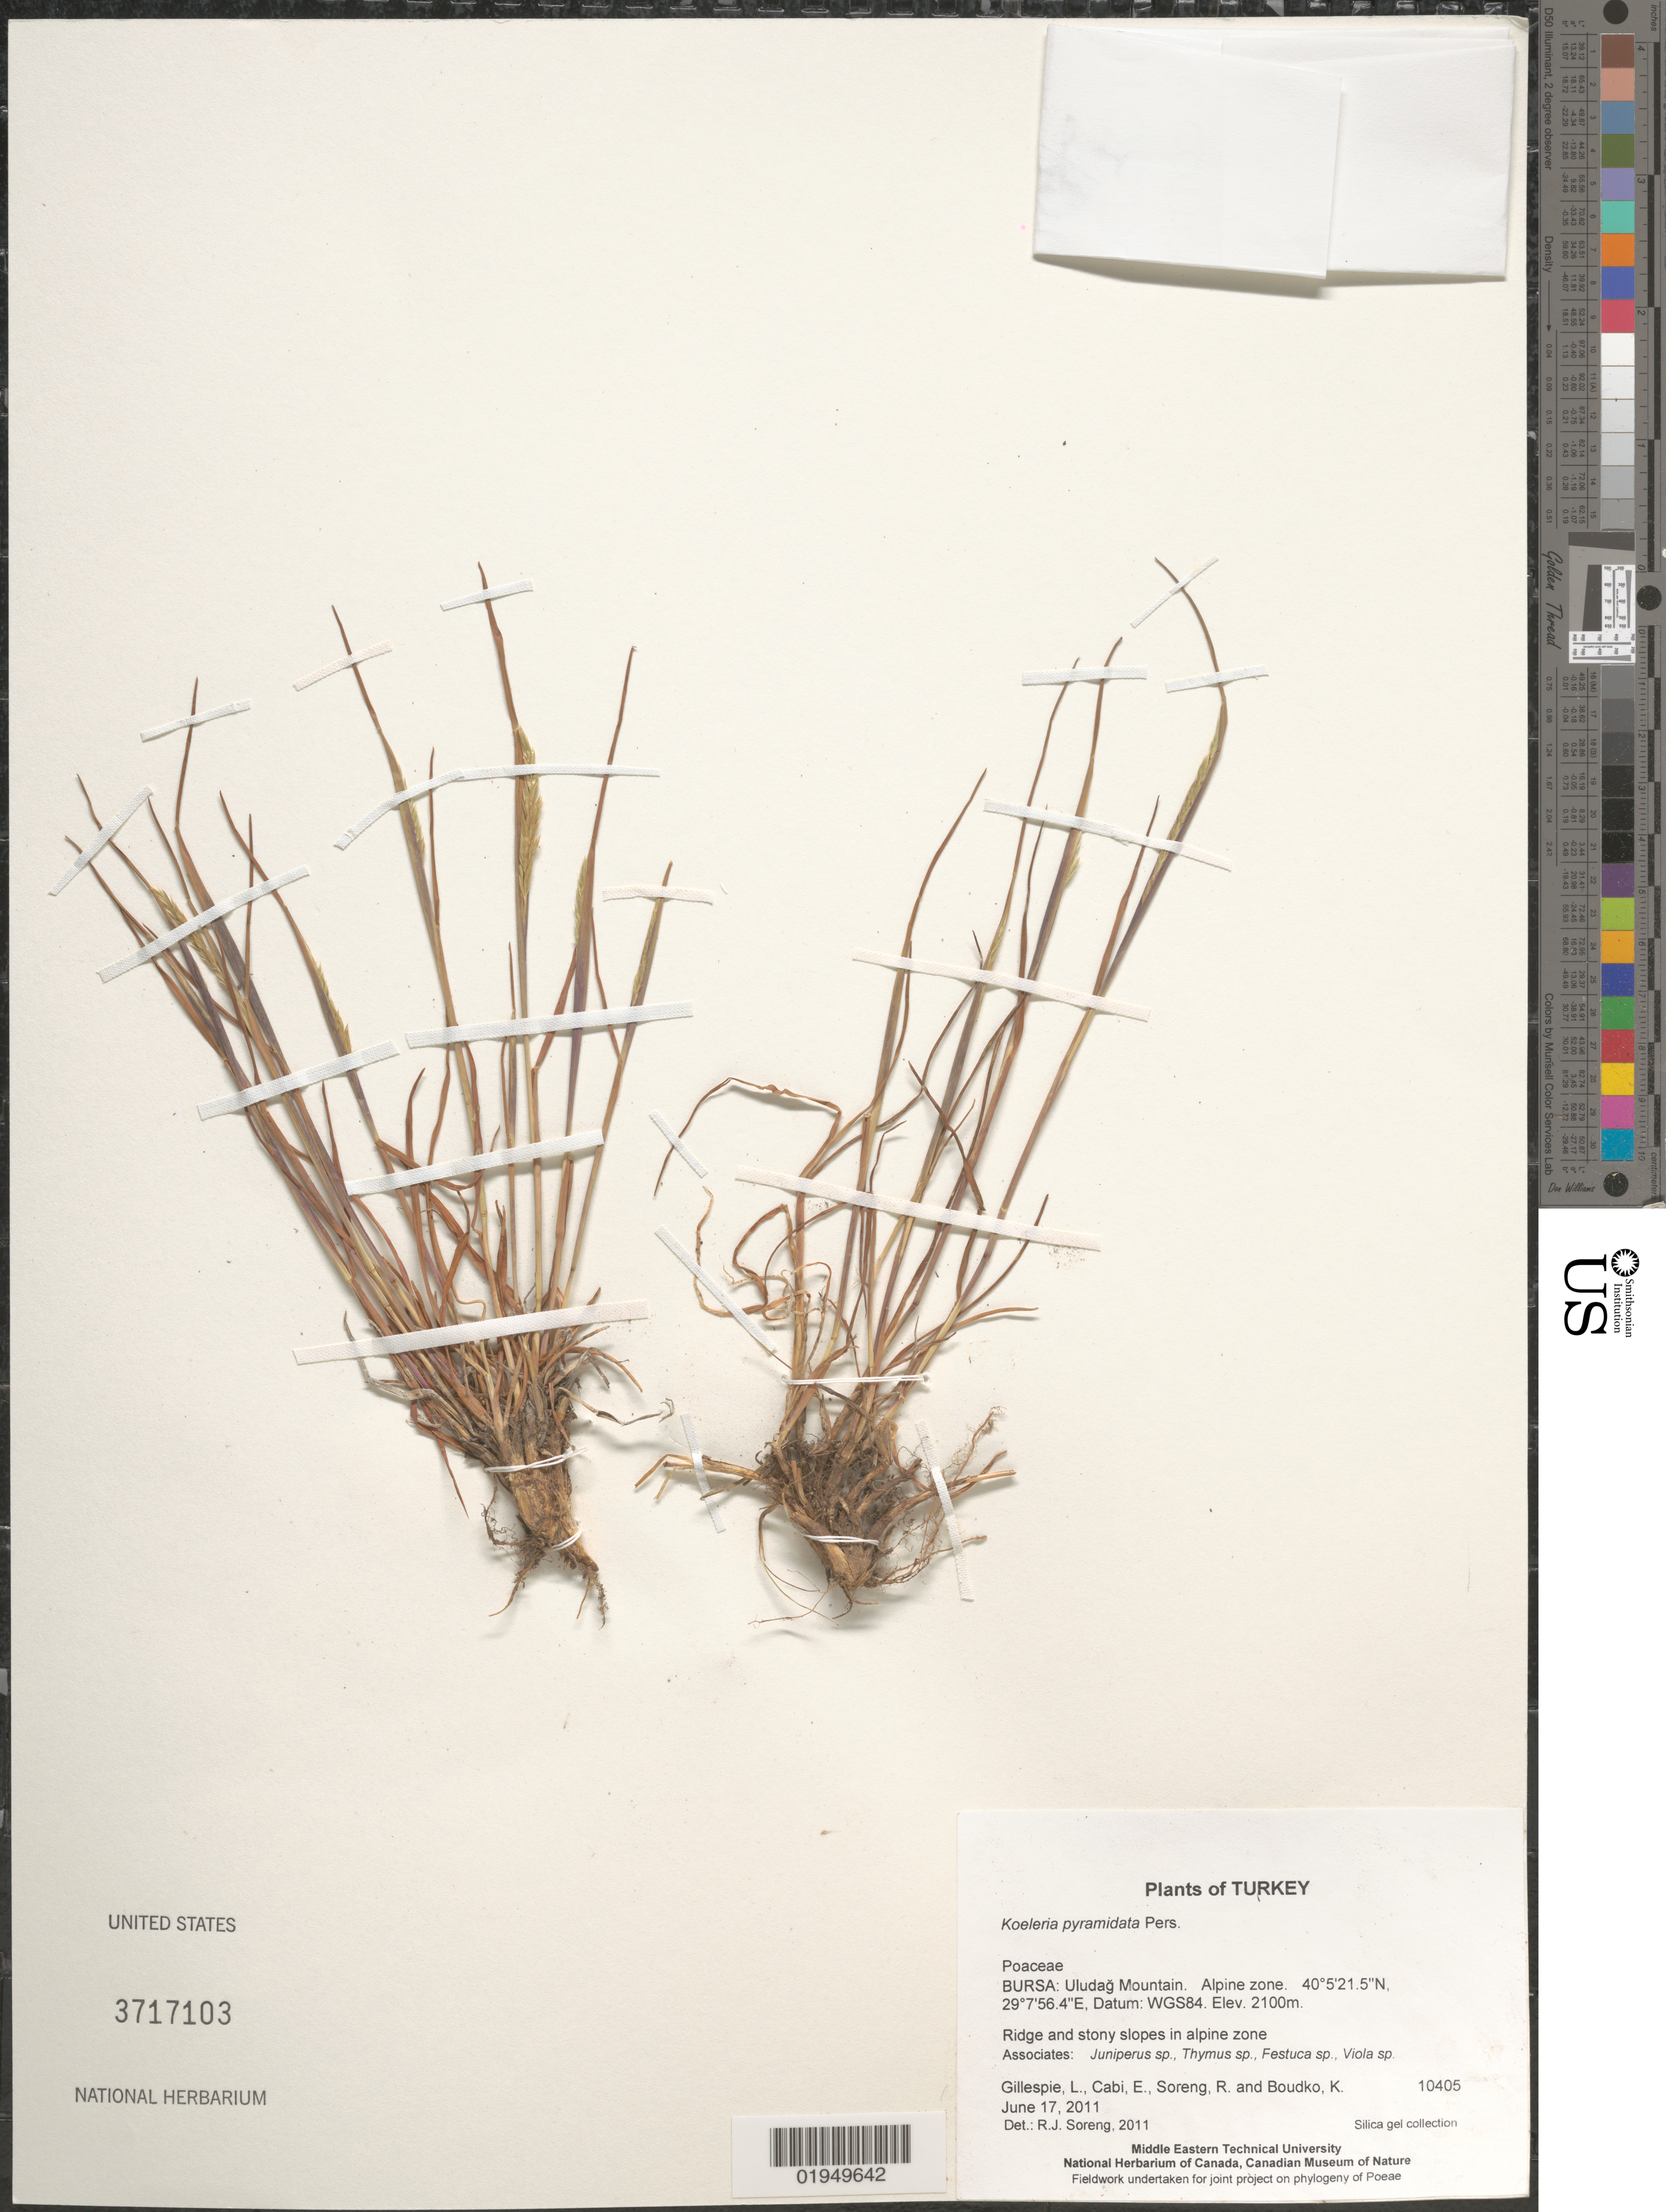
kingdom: Plantae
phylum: Tracheophyta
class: Liliopsida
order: Poales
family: Poaceae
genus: Koeleria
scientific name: Koeleria pyramidata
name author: (Lam.) P. Beauv.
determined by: Soreng, Robert J., Research Associate (BOT), Smithsonian Institution - National Museum of Natural History (UNITED STATES)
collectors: L. J. Gillespie, E. Cabi, R. J. Soreng & K. Boudko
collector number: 10405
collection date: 2011-06-17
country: Turkey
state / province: Bursa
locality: Uludag Mountain. Alpine zone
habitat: Ridge and stony slopes in alpine zone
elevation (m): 2100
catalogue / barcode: US 3717103